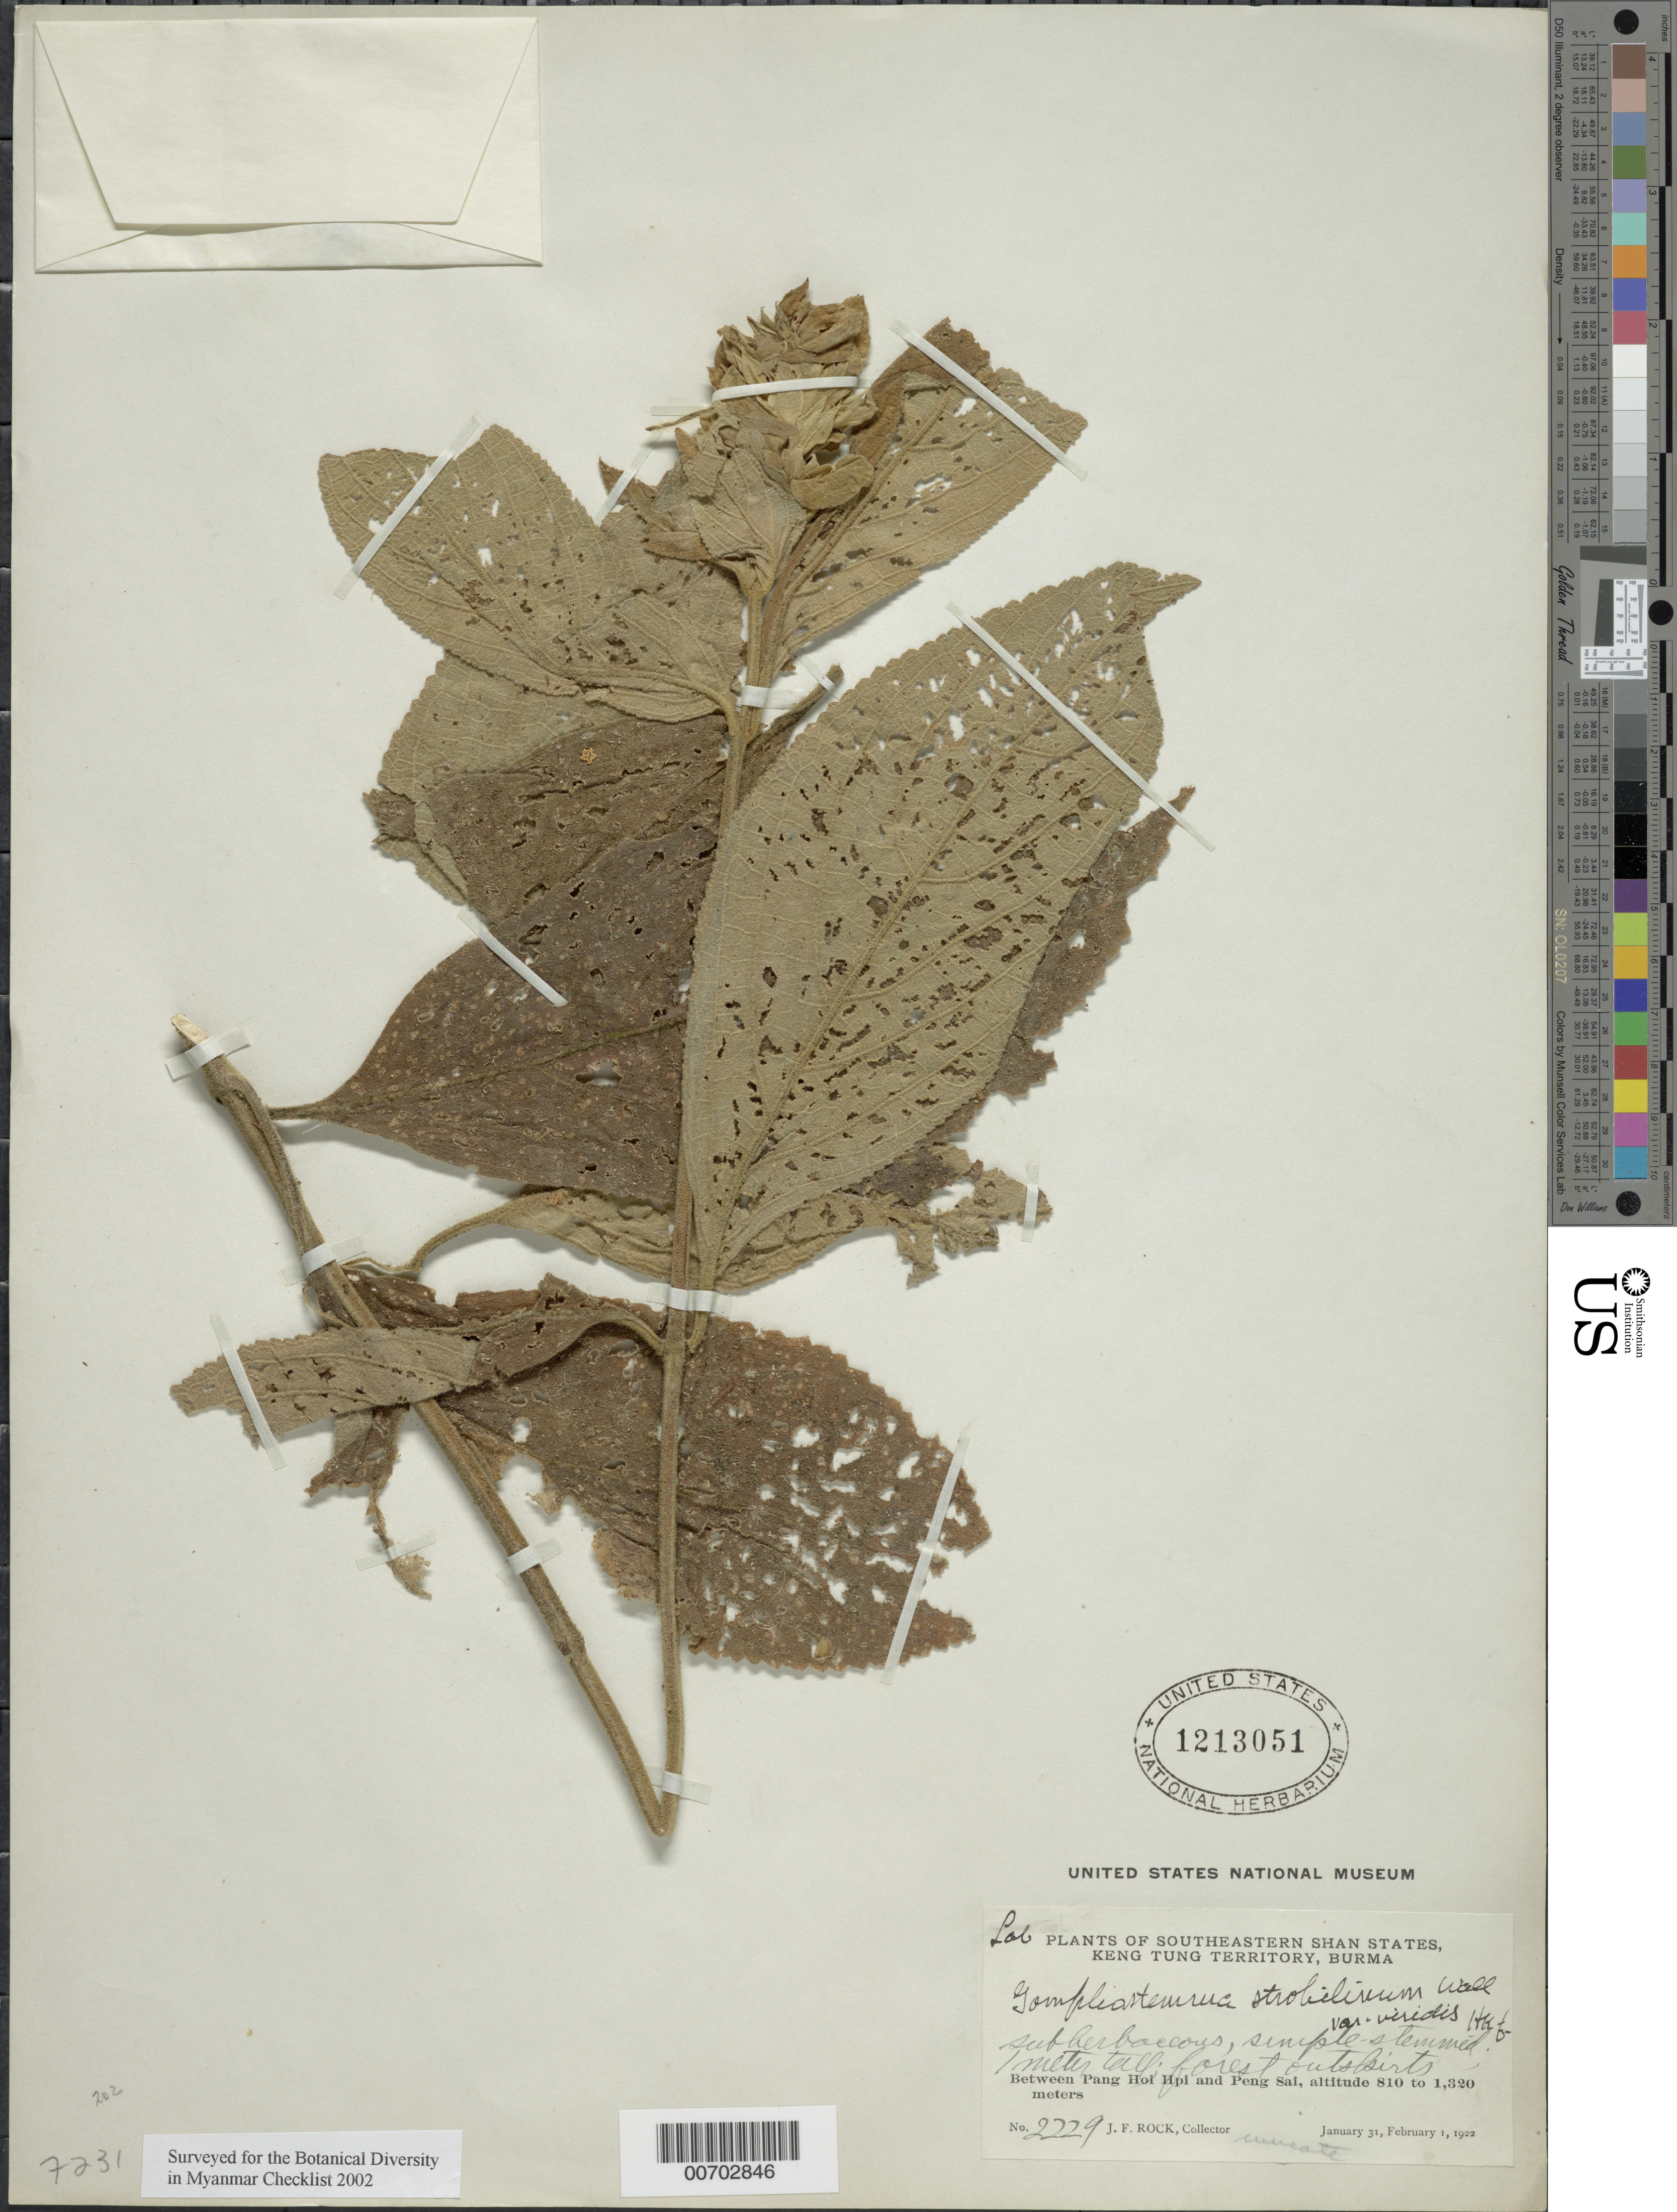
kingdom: Plantae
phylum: Tracheophyta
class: Magnoliopsida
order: Lamiales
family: Lamiaceae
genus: Gomphostemma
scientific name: Gomphostemma strobilinum var. viridis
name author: Hook. f.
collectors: J. F. Rock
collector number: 2229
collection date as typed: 21 Jan 1922 to 01 Feb 1922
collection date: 1922-01-21/1922-02-01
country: Myanmar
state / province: Shan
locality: Southeastern Shan States, Keng Tung Terr., betw. Pang Hoi Hpi & Peng Sai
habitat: Forest edge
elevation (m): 810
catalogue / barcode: US 1213051